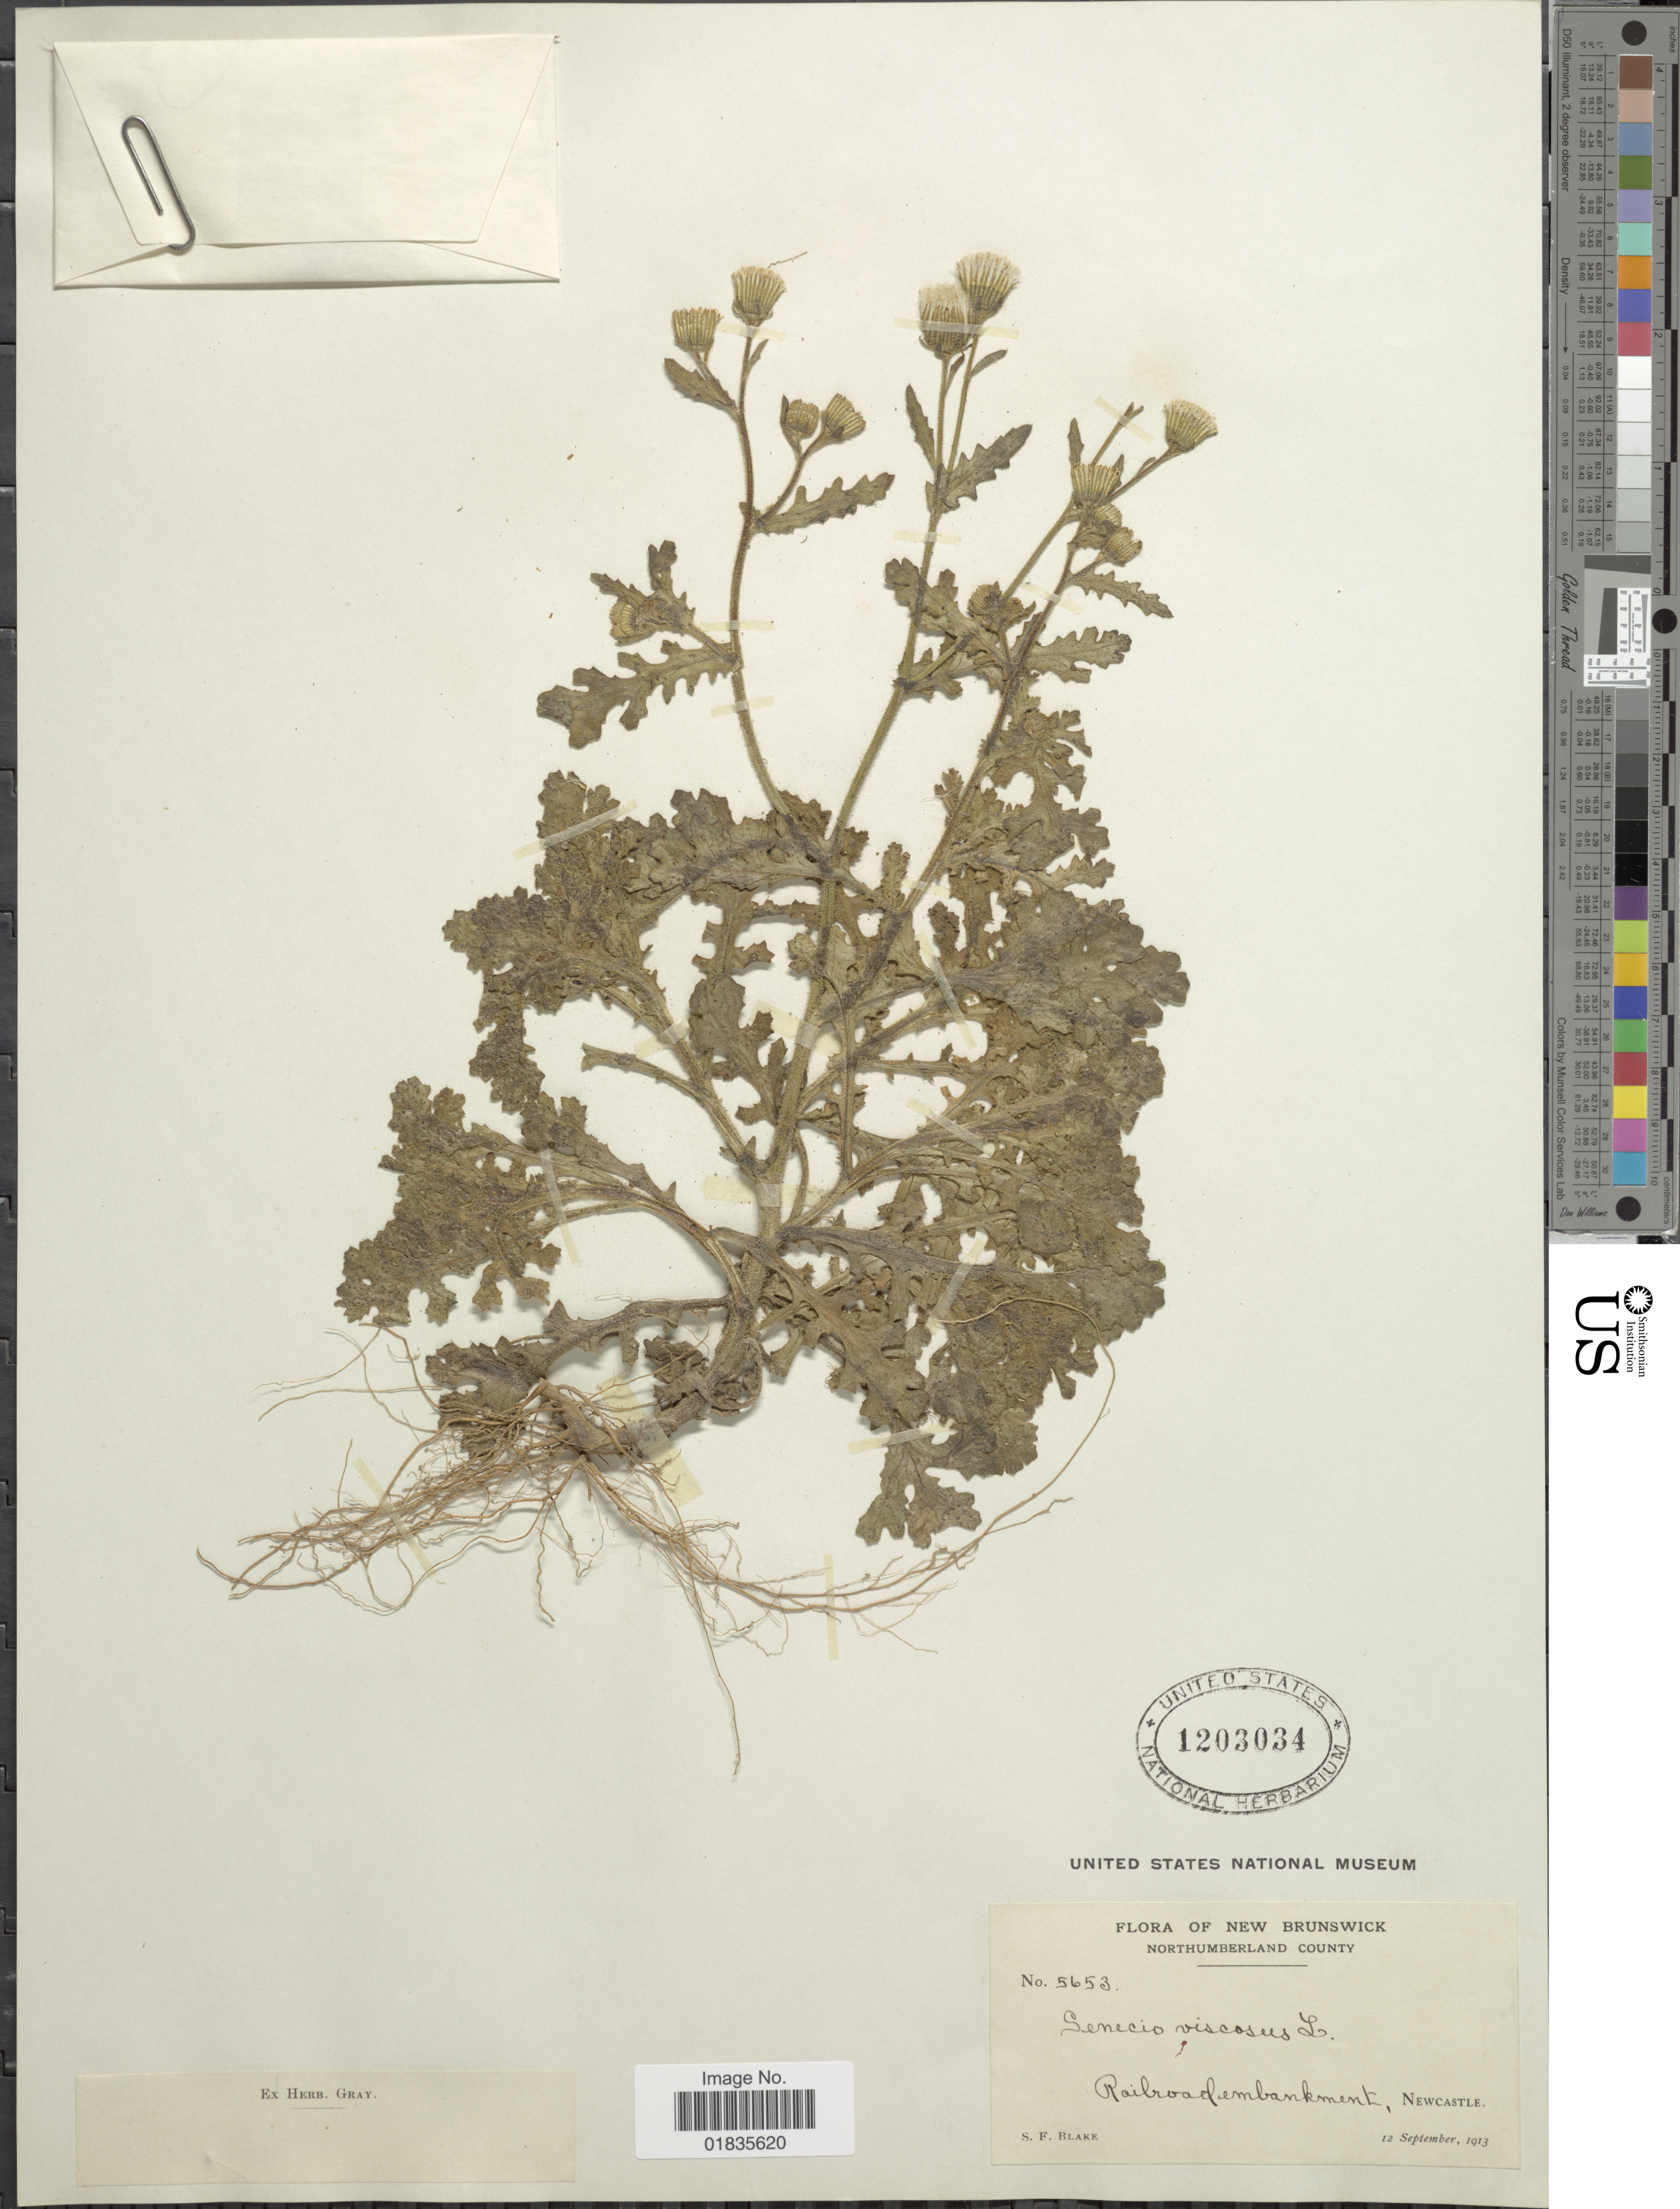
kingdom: Plantae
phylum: Tracheophyta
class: Magnoliopsida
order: Asterales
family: Asteraceae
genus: Senecio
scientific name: Senecio viscosus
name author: L.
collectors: S. Blake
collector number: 5653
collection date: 1913-09-12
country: Canada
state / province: New Brunswick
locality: Northumberland County, Rabroad embankment, Newcastle.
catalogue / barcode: US 1203034